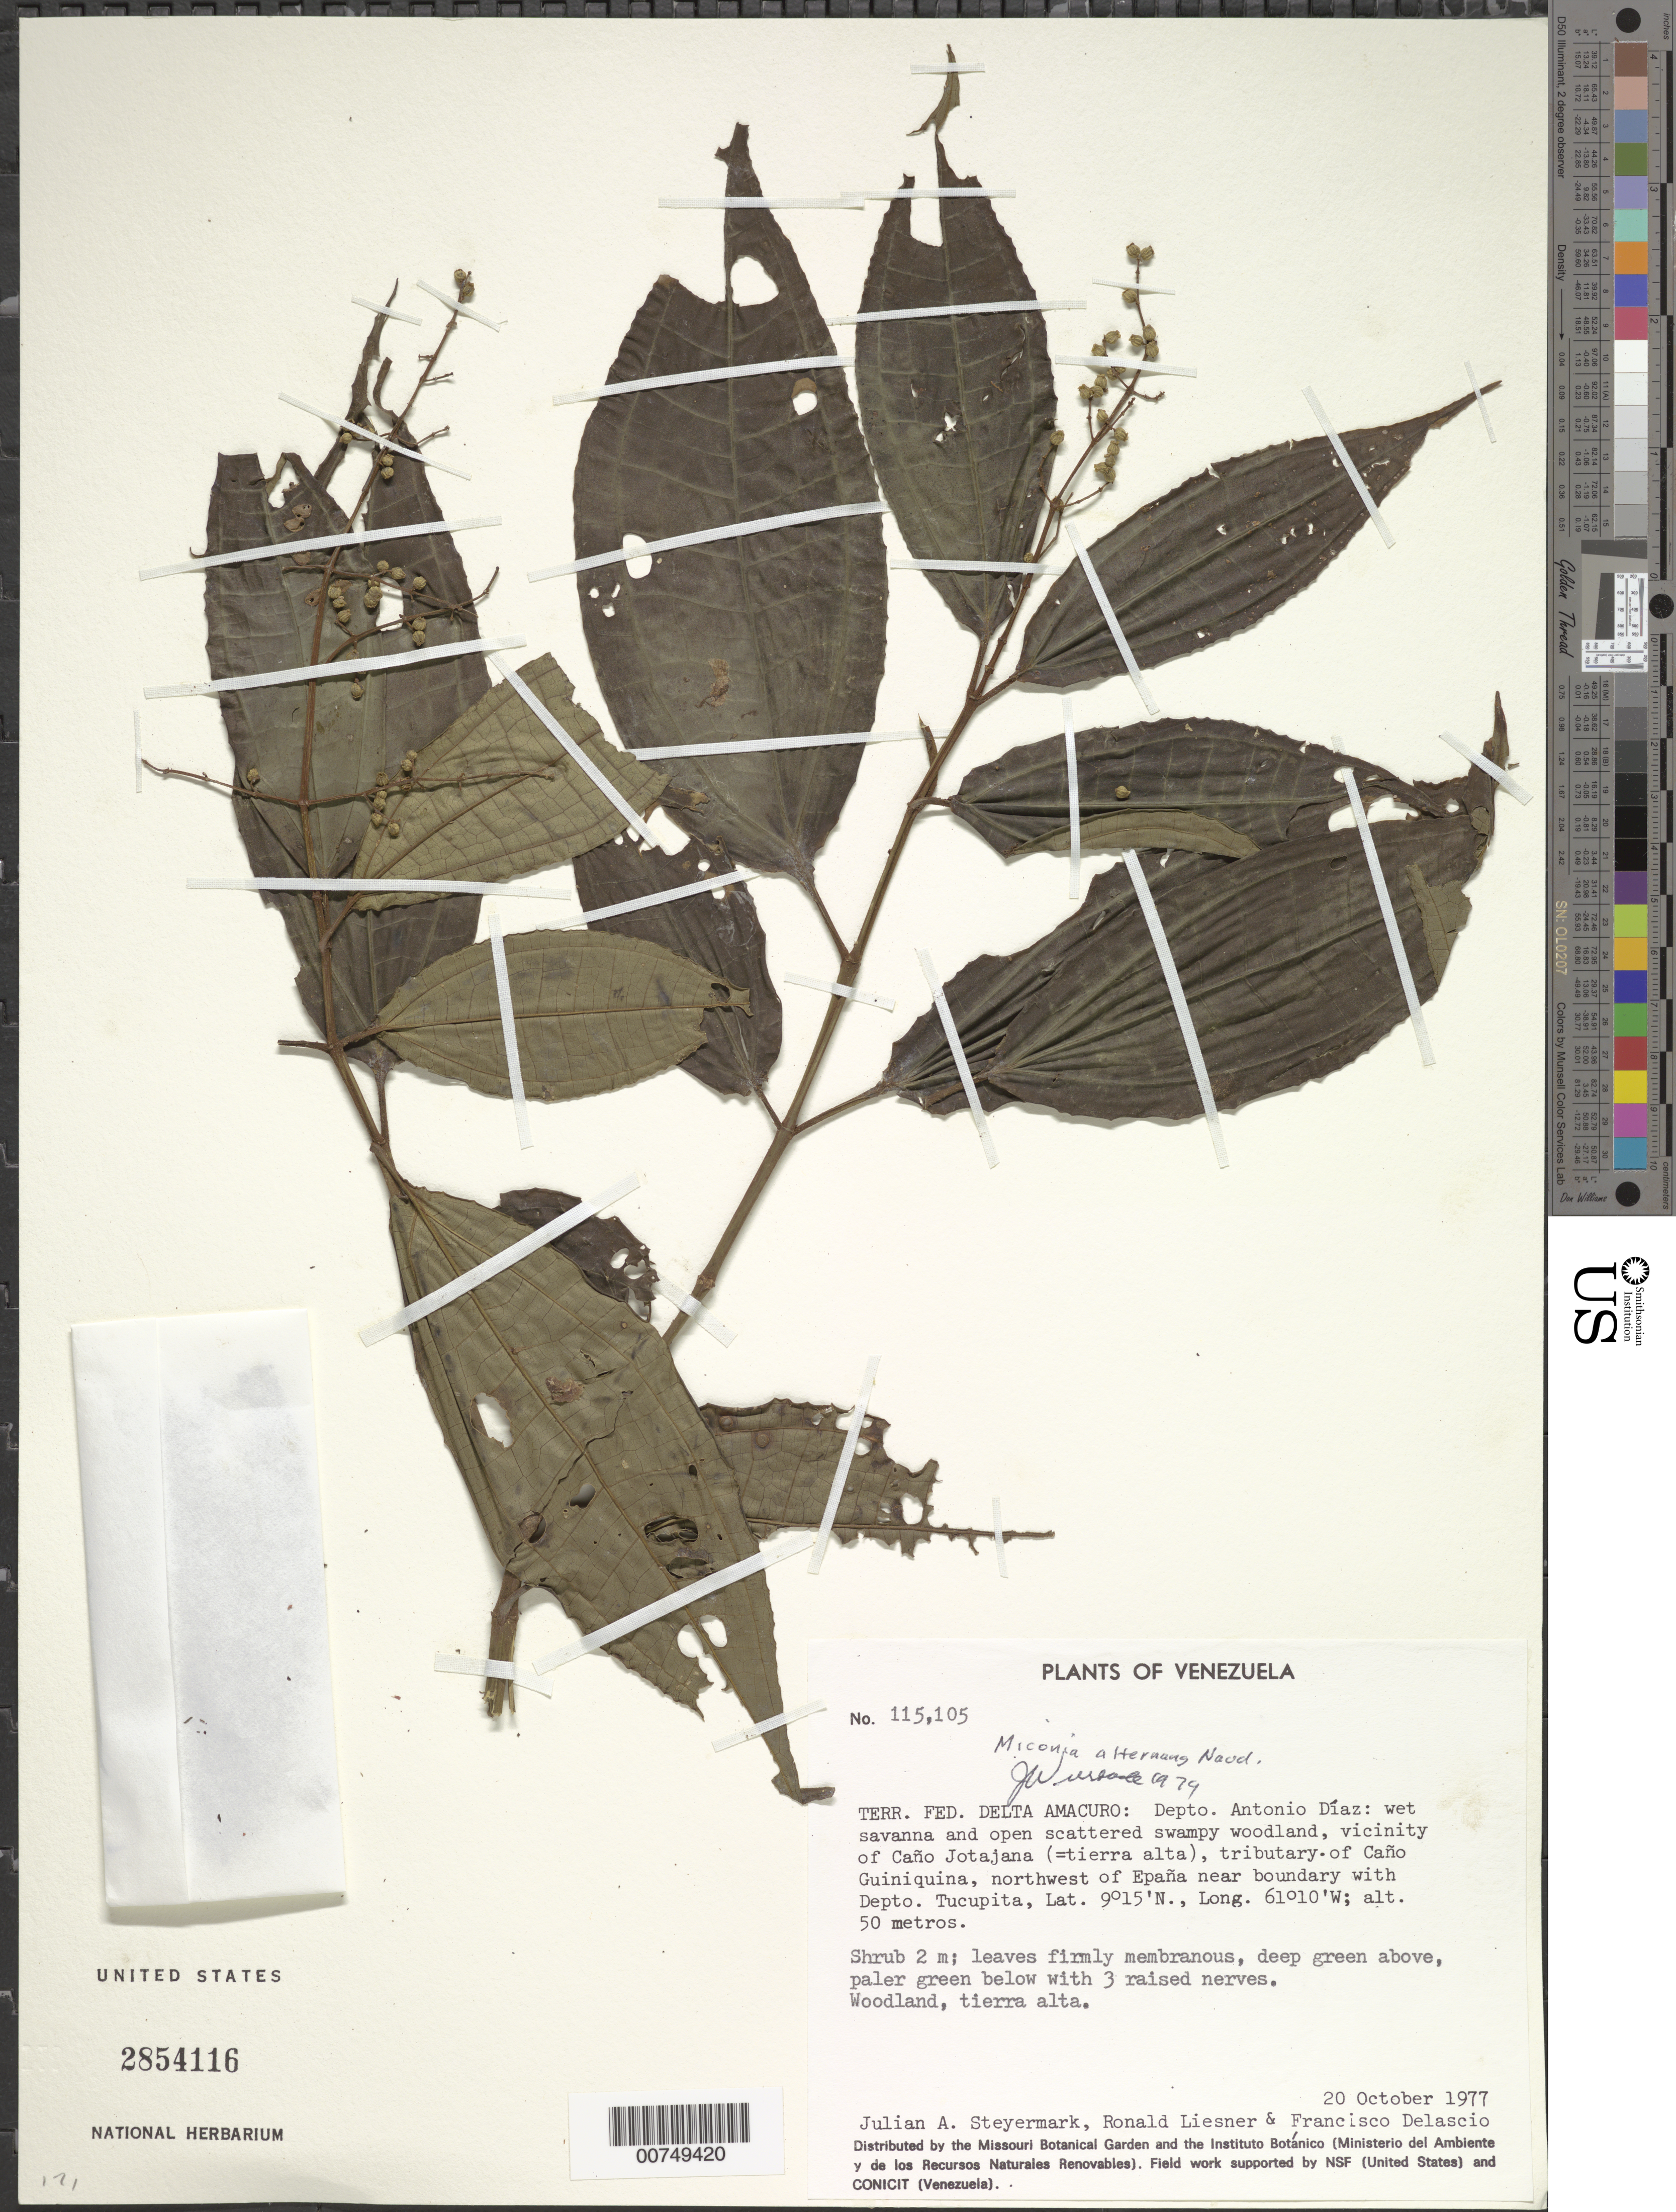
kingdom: Plantae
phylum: Tracheophyta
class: Magnoliopsida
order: Myrtales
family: Melastomataceae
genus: Miconia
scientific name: Miconia alternans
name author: Naudin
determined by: Wurdack, John J., (US), US (UNITED STATES)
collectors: J. Steyermark, R. L. Liesner & F. Delascio C.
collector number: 115105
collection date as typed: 20-Oct-77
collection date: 1977-10-20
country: Venezuela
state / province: Delta Amacuro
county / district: Antonio Díaz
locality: Caño Jotajana (= tierra alta), tributary of Caño Guiniquina, NW of Epana near boundary with Dept Tucupita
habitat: Wet savanna and open scattered swampy woodland; woodland, tierra firma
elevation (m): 50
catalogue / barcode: US 2854116